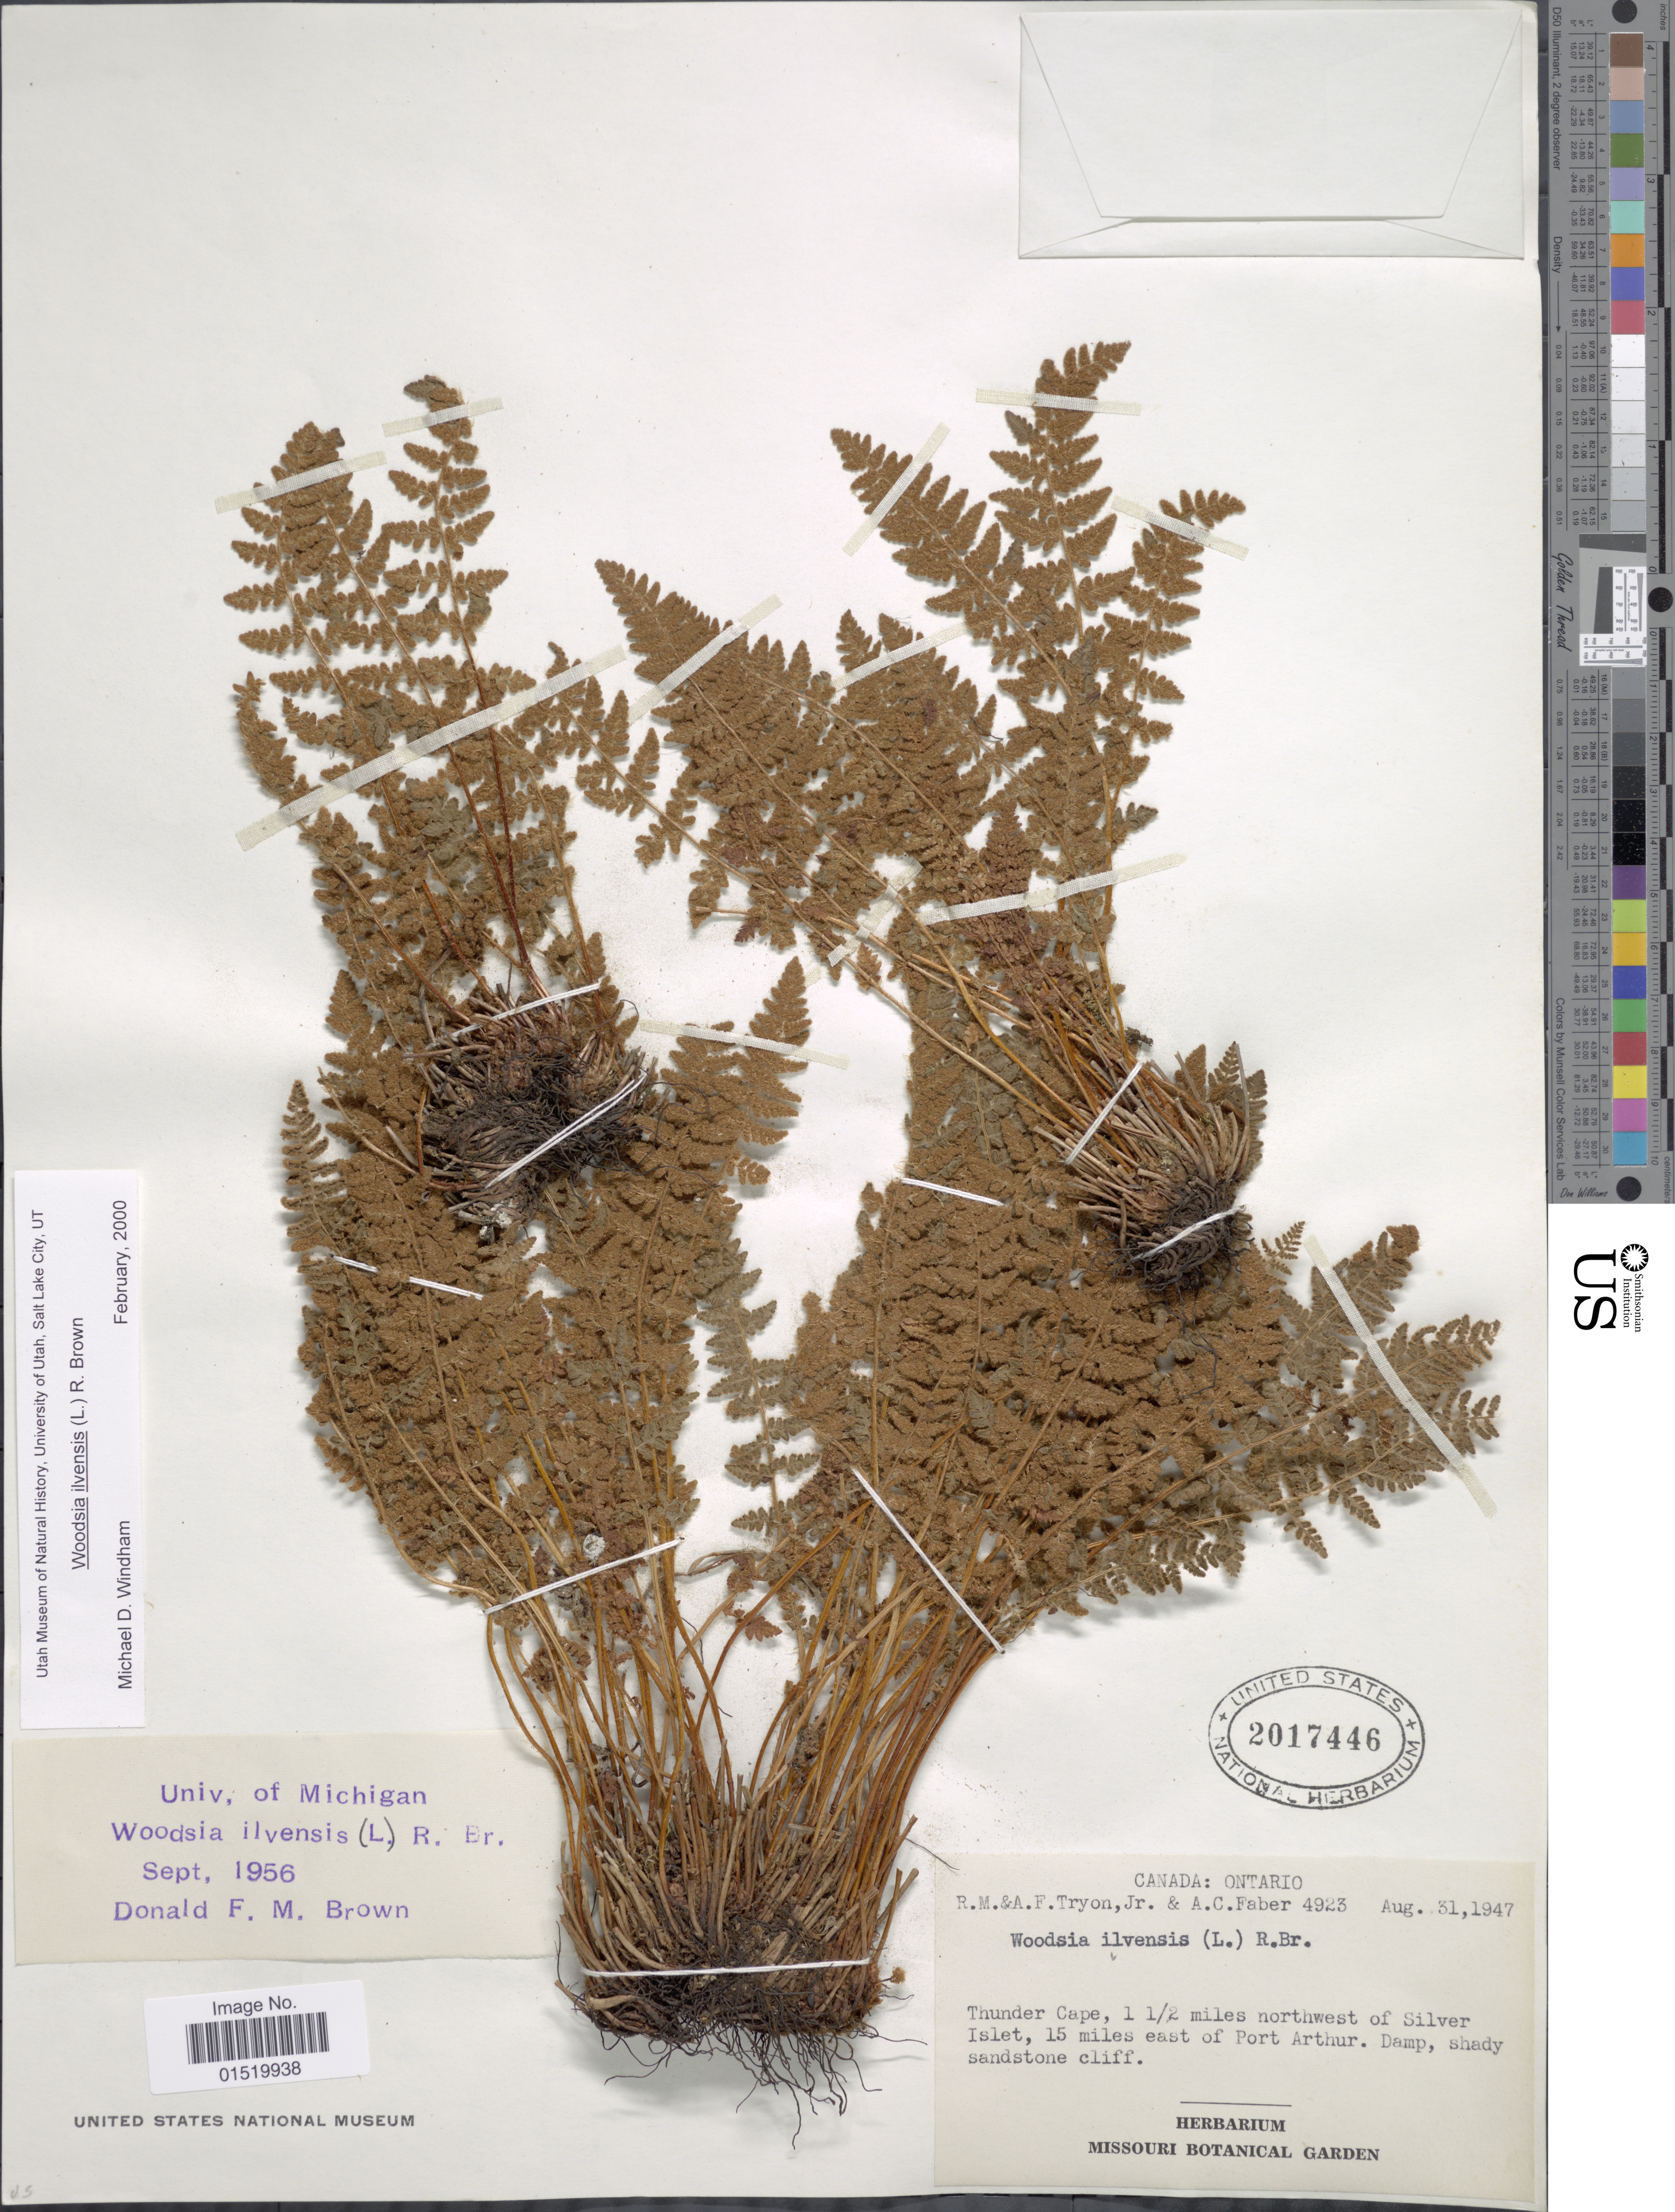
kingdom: Plantae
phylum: Tracheophyta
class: Polypodiopsida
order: Polypodiales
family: Woodsiaceae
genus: Woodsia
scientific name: Woodsia ilvensis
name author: (L.) R. Br.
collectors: R. M. Tryon, A. F. Tryon & A. Faber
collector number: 4923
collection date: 1947-08-31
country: Canada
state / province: Ontario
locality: Thunder Cape, 1½ miles northwest of Silver Islet, 15 miles east of Port Arthur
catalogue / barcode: US 2017446